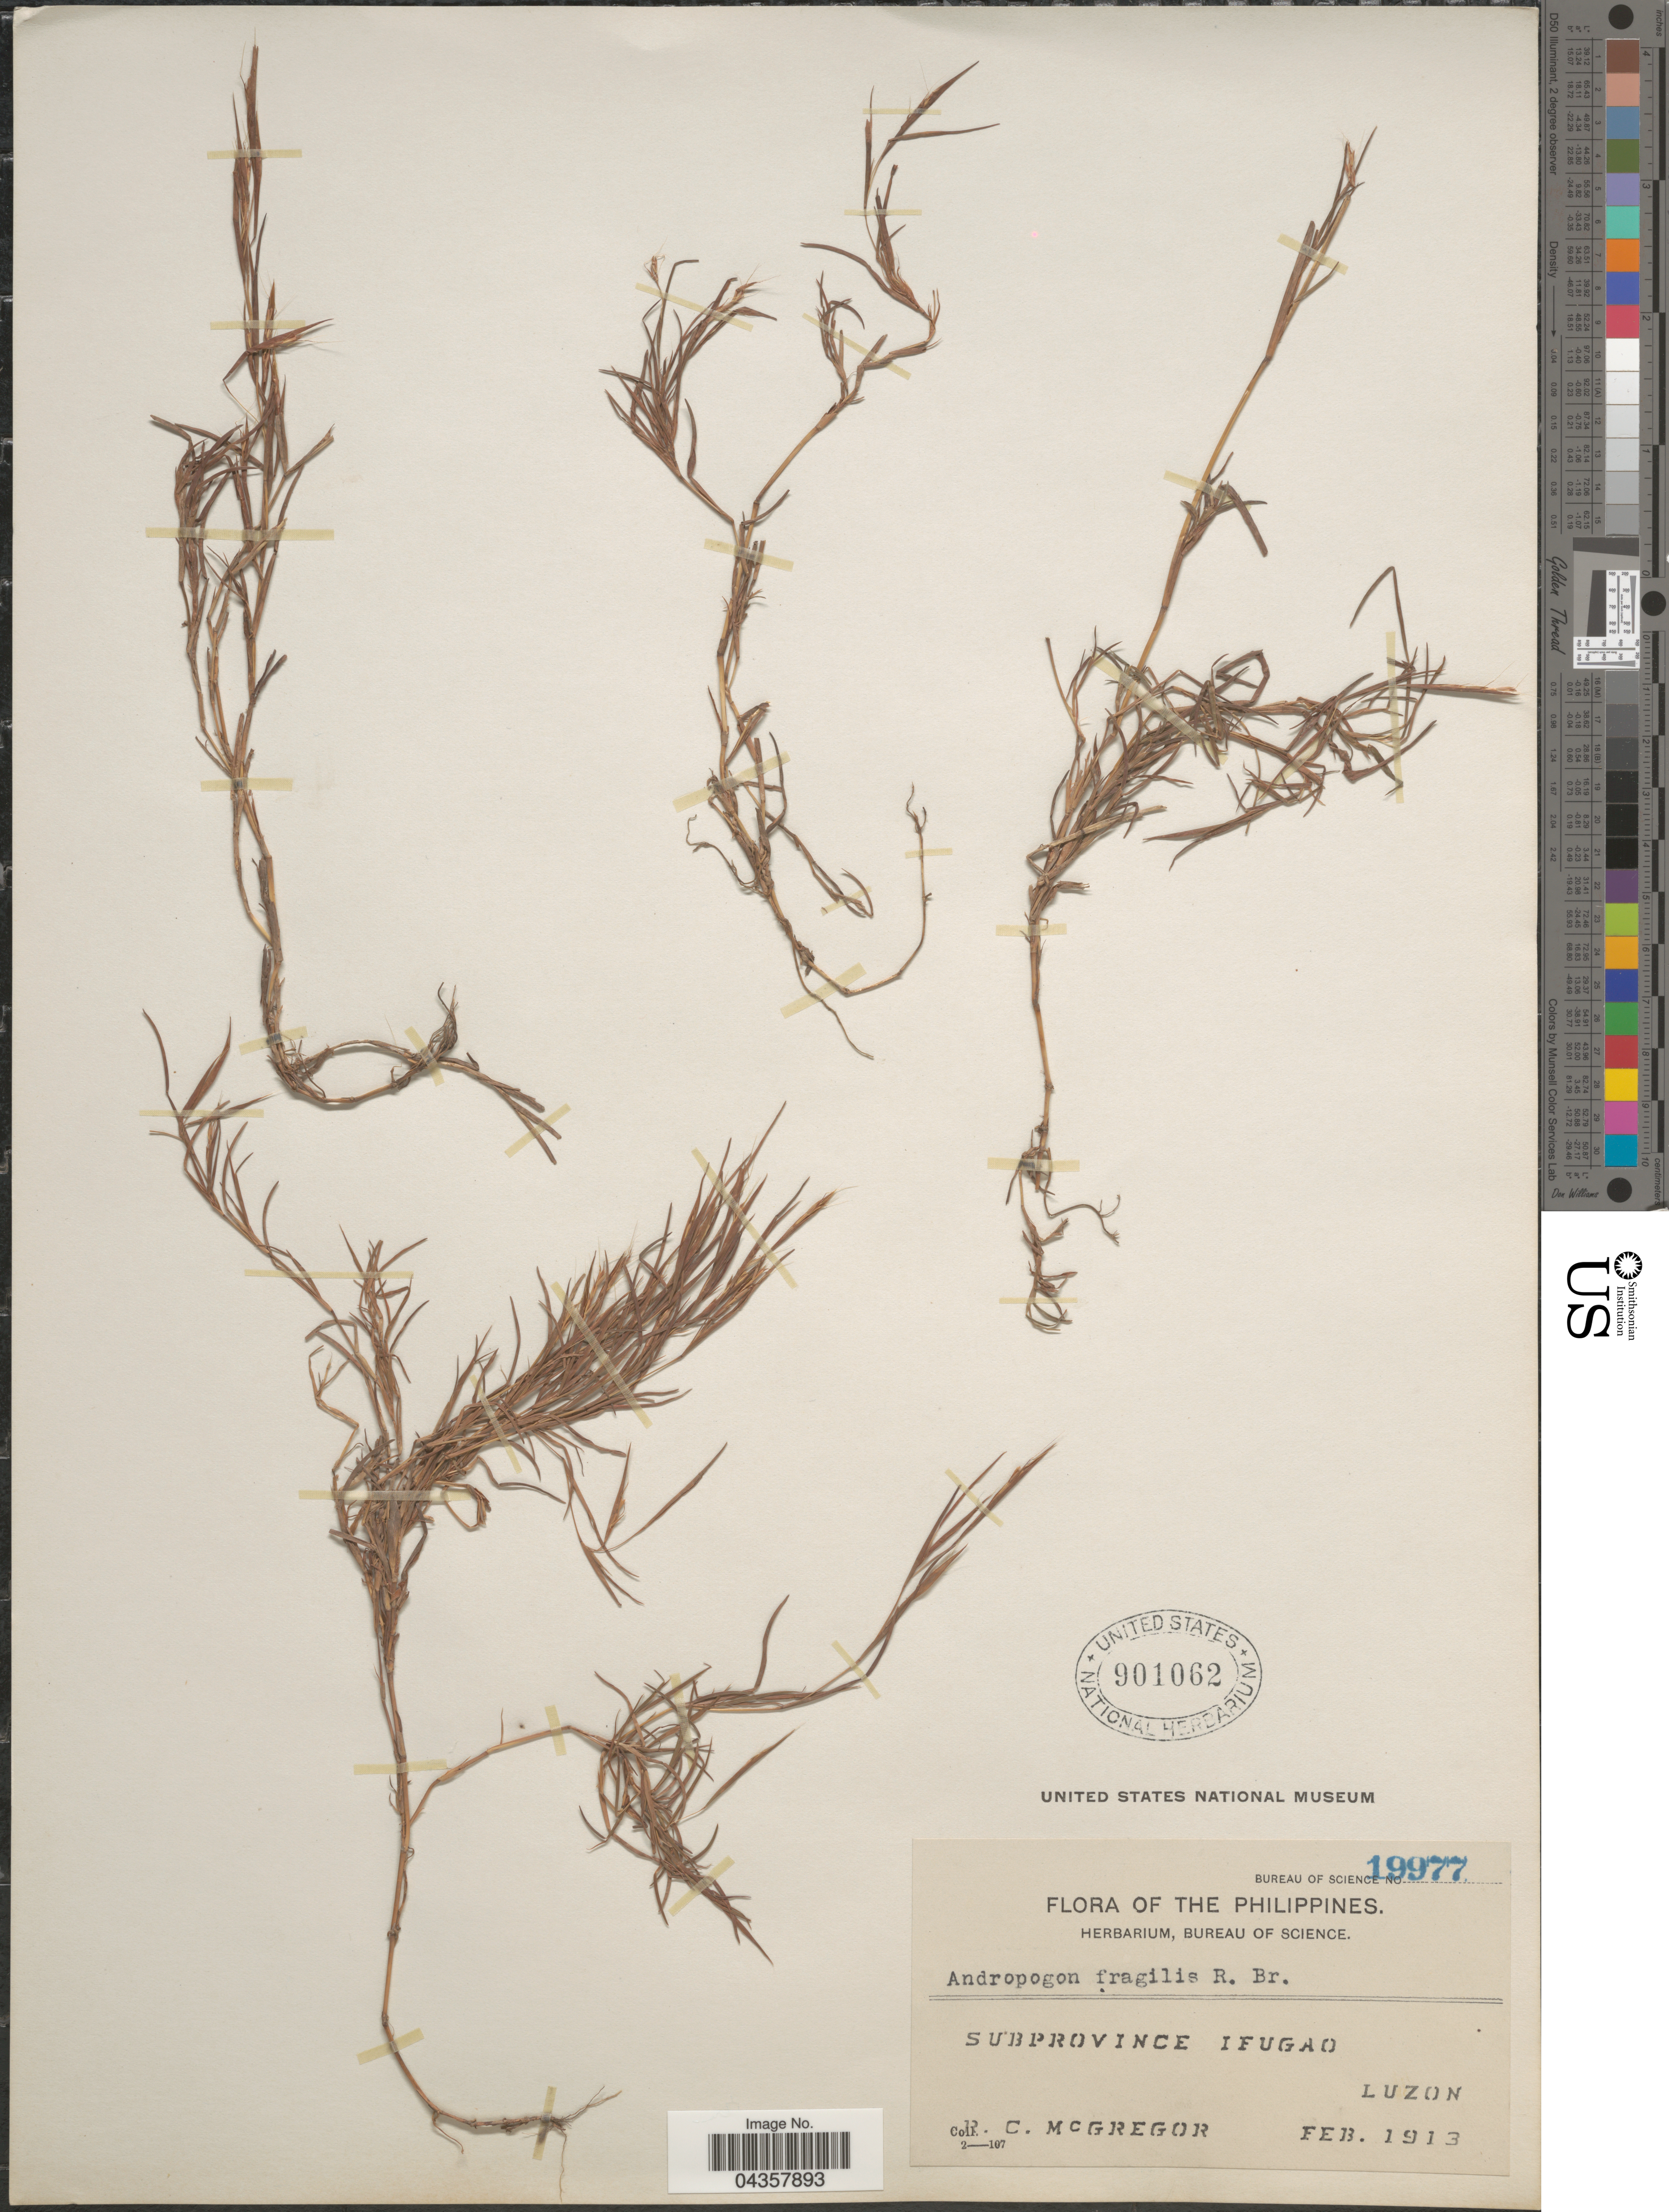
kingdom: Plantae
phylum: Tracheophyta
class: Liliopsida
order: Poales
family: Poaceae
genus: Schizachyrium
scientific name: Schizachyrium fragile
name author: (R. Br.) A. Camus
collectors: R. C. McGregor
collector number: Bureau of Science 19977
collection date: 1913-02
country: Philippines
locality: Subprovince Ifugao. Luzon.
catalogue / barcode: US 901062